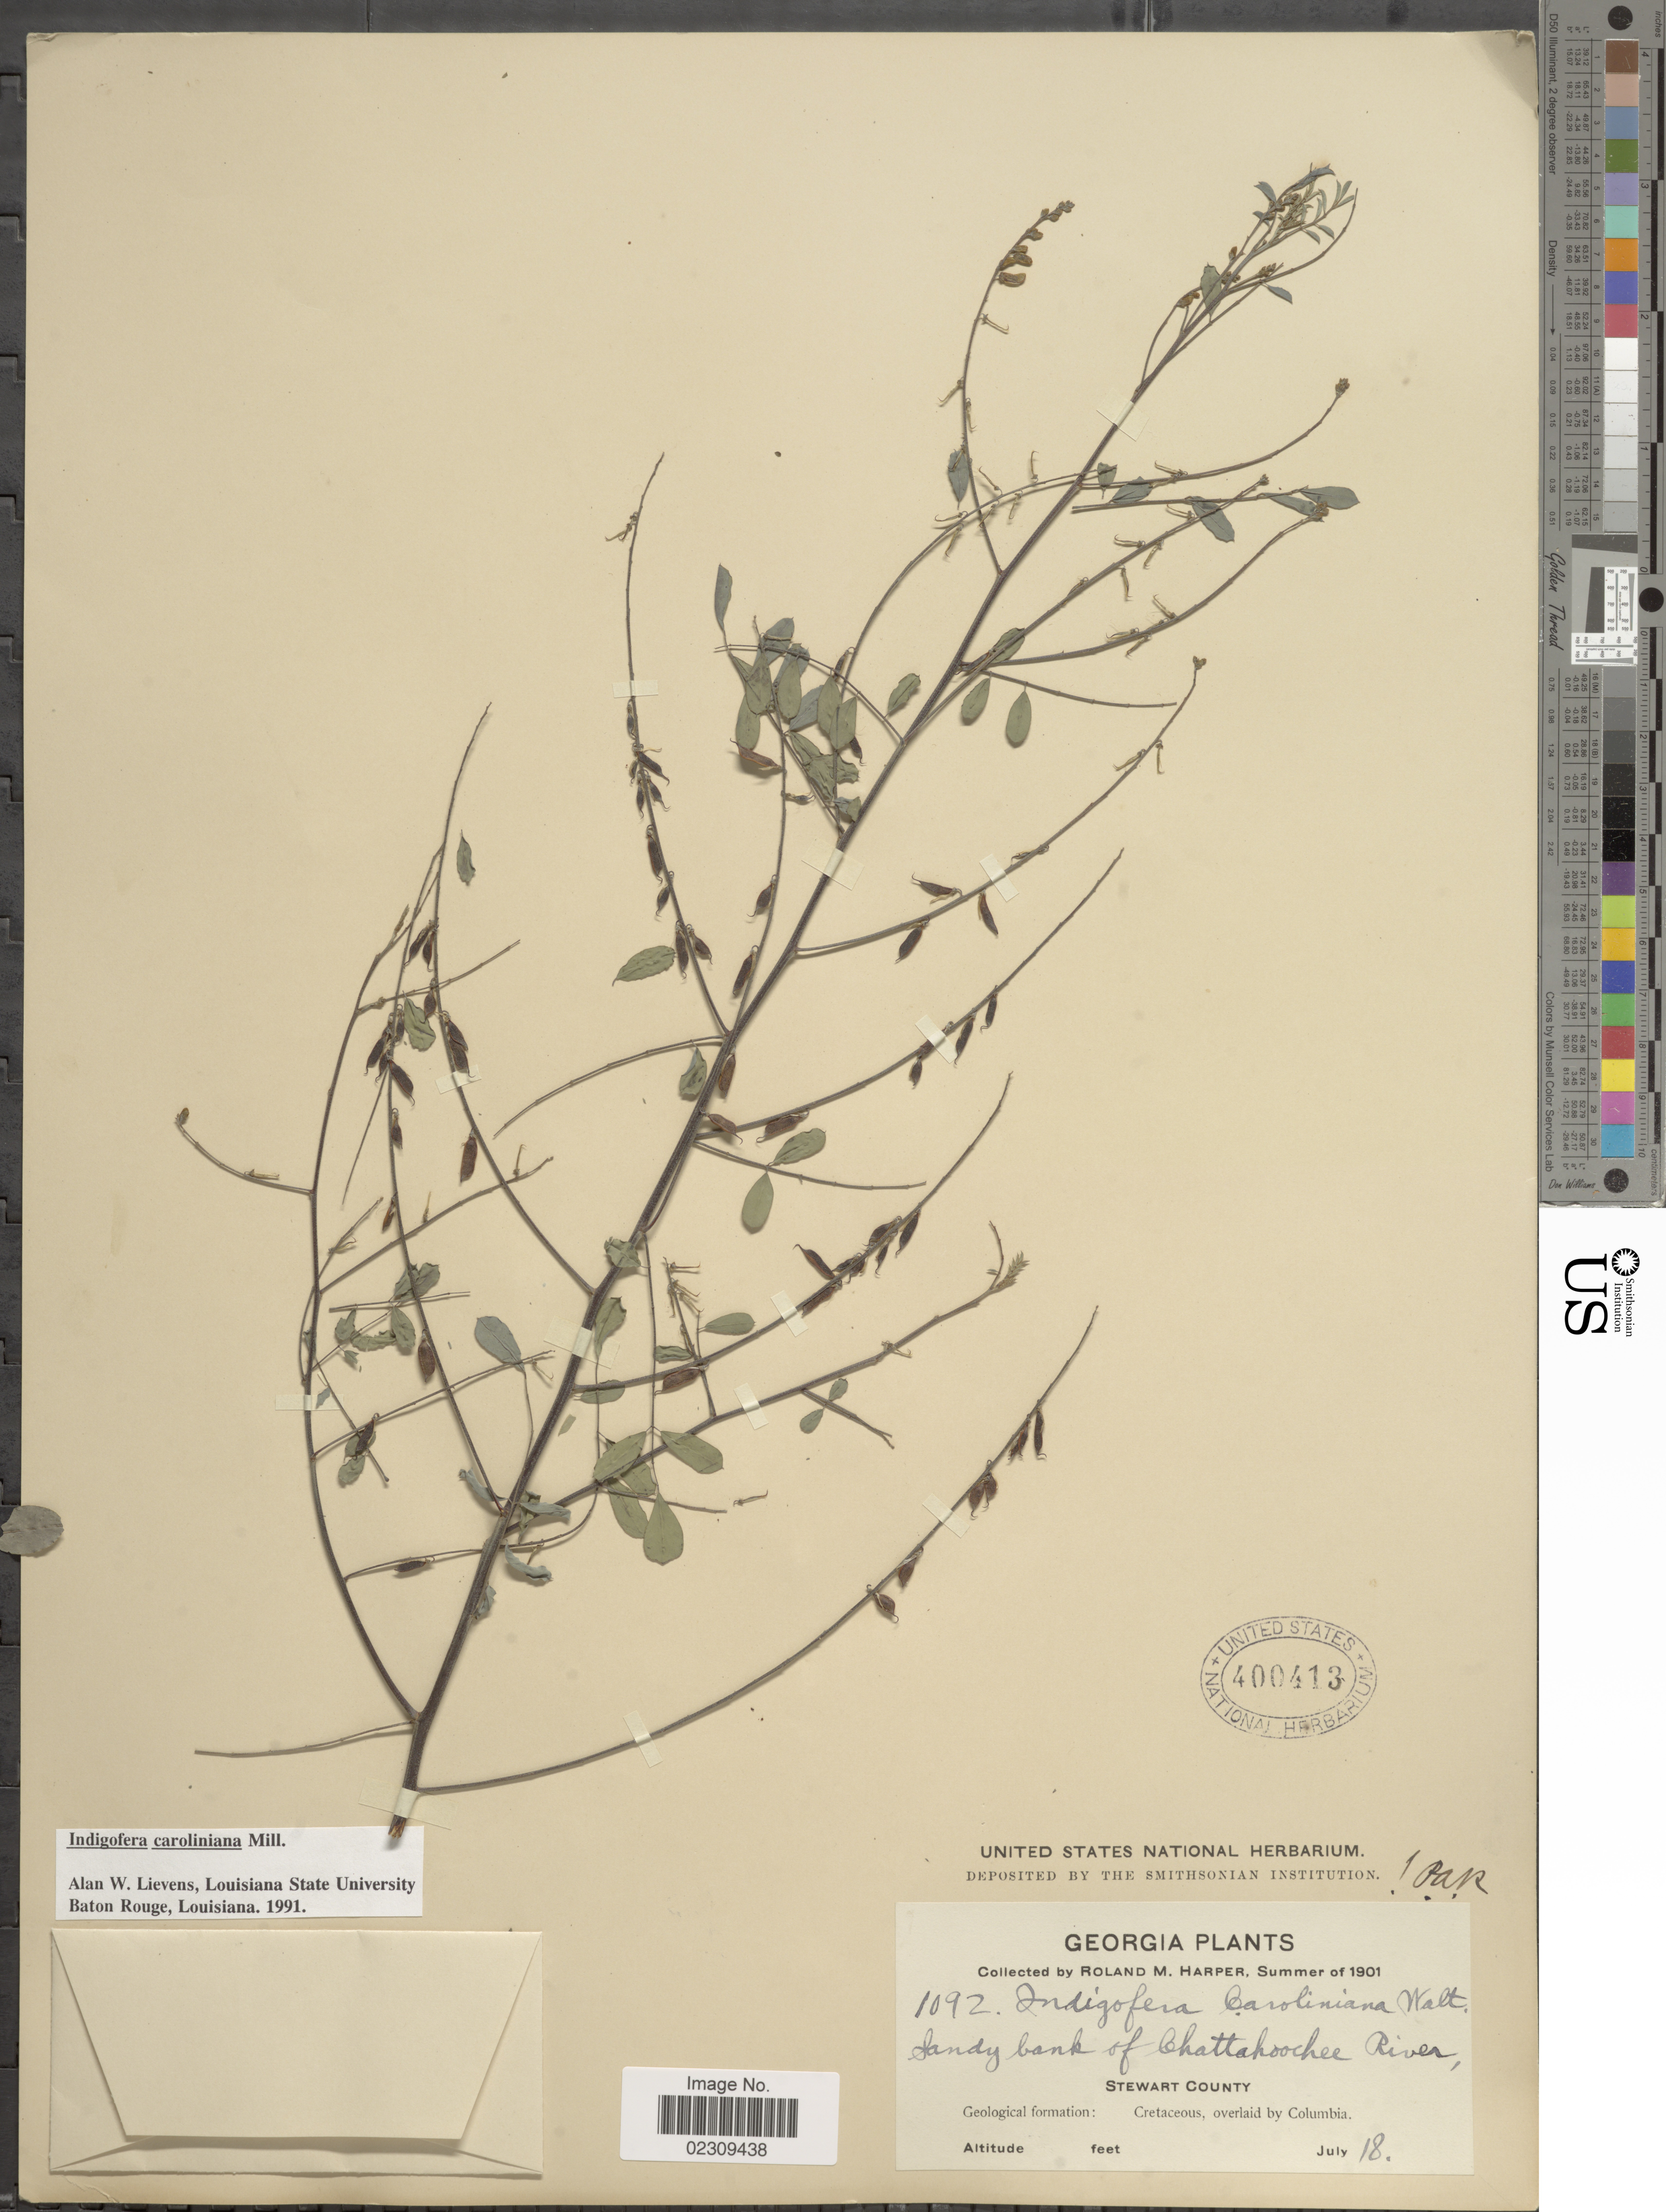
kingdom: Plantae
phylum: Tracheophyta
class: Magnoliopsida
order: Fabales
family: Fabaceae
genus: Indigofera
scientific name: Indigofera caroliniana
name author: Mill.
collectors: R. M. Harper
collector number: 1092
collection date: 1901-07-18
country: United States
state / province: Georgia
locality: Chattahochee River, Stewart County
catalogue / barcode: US 400413